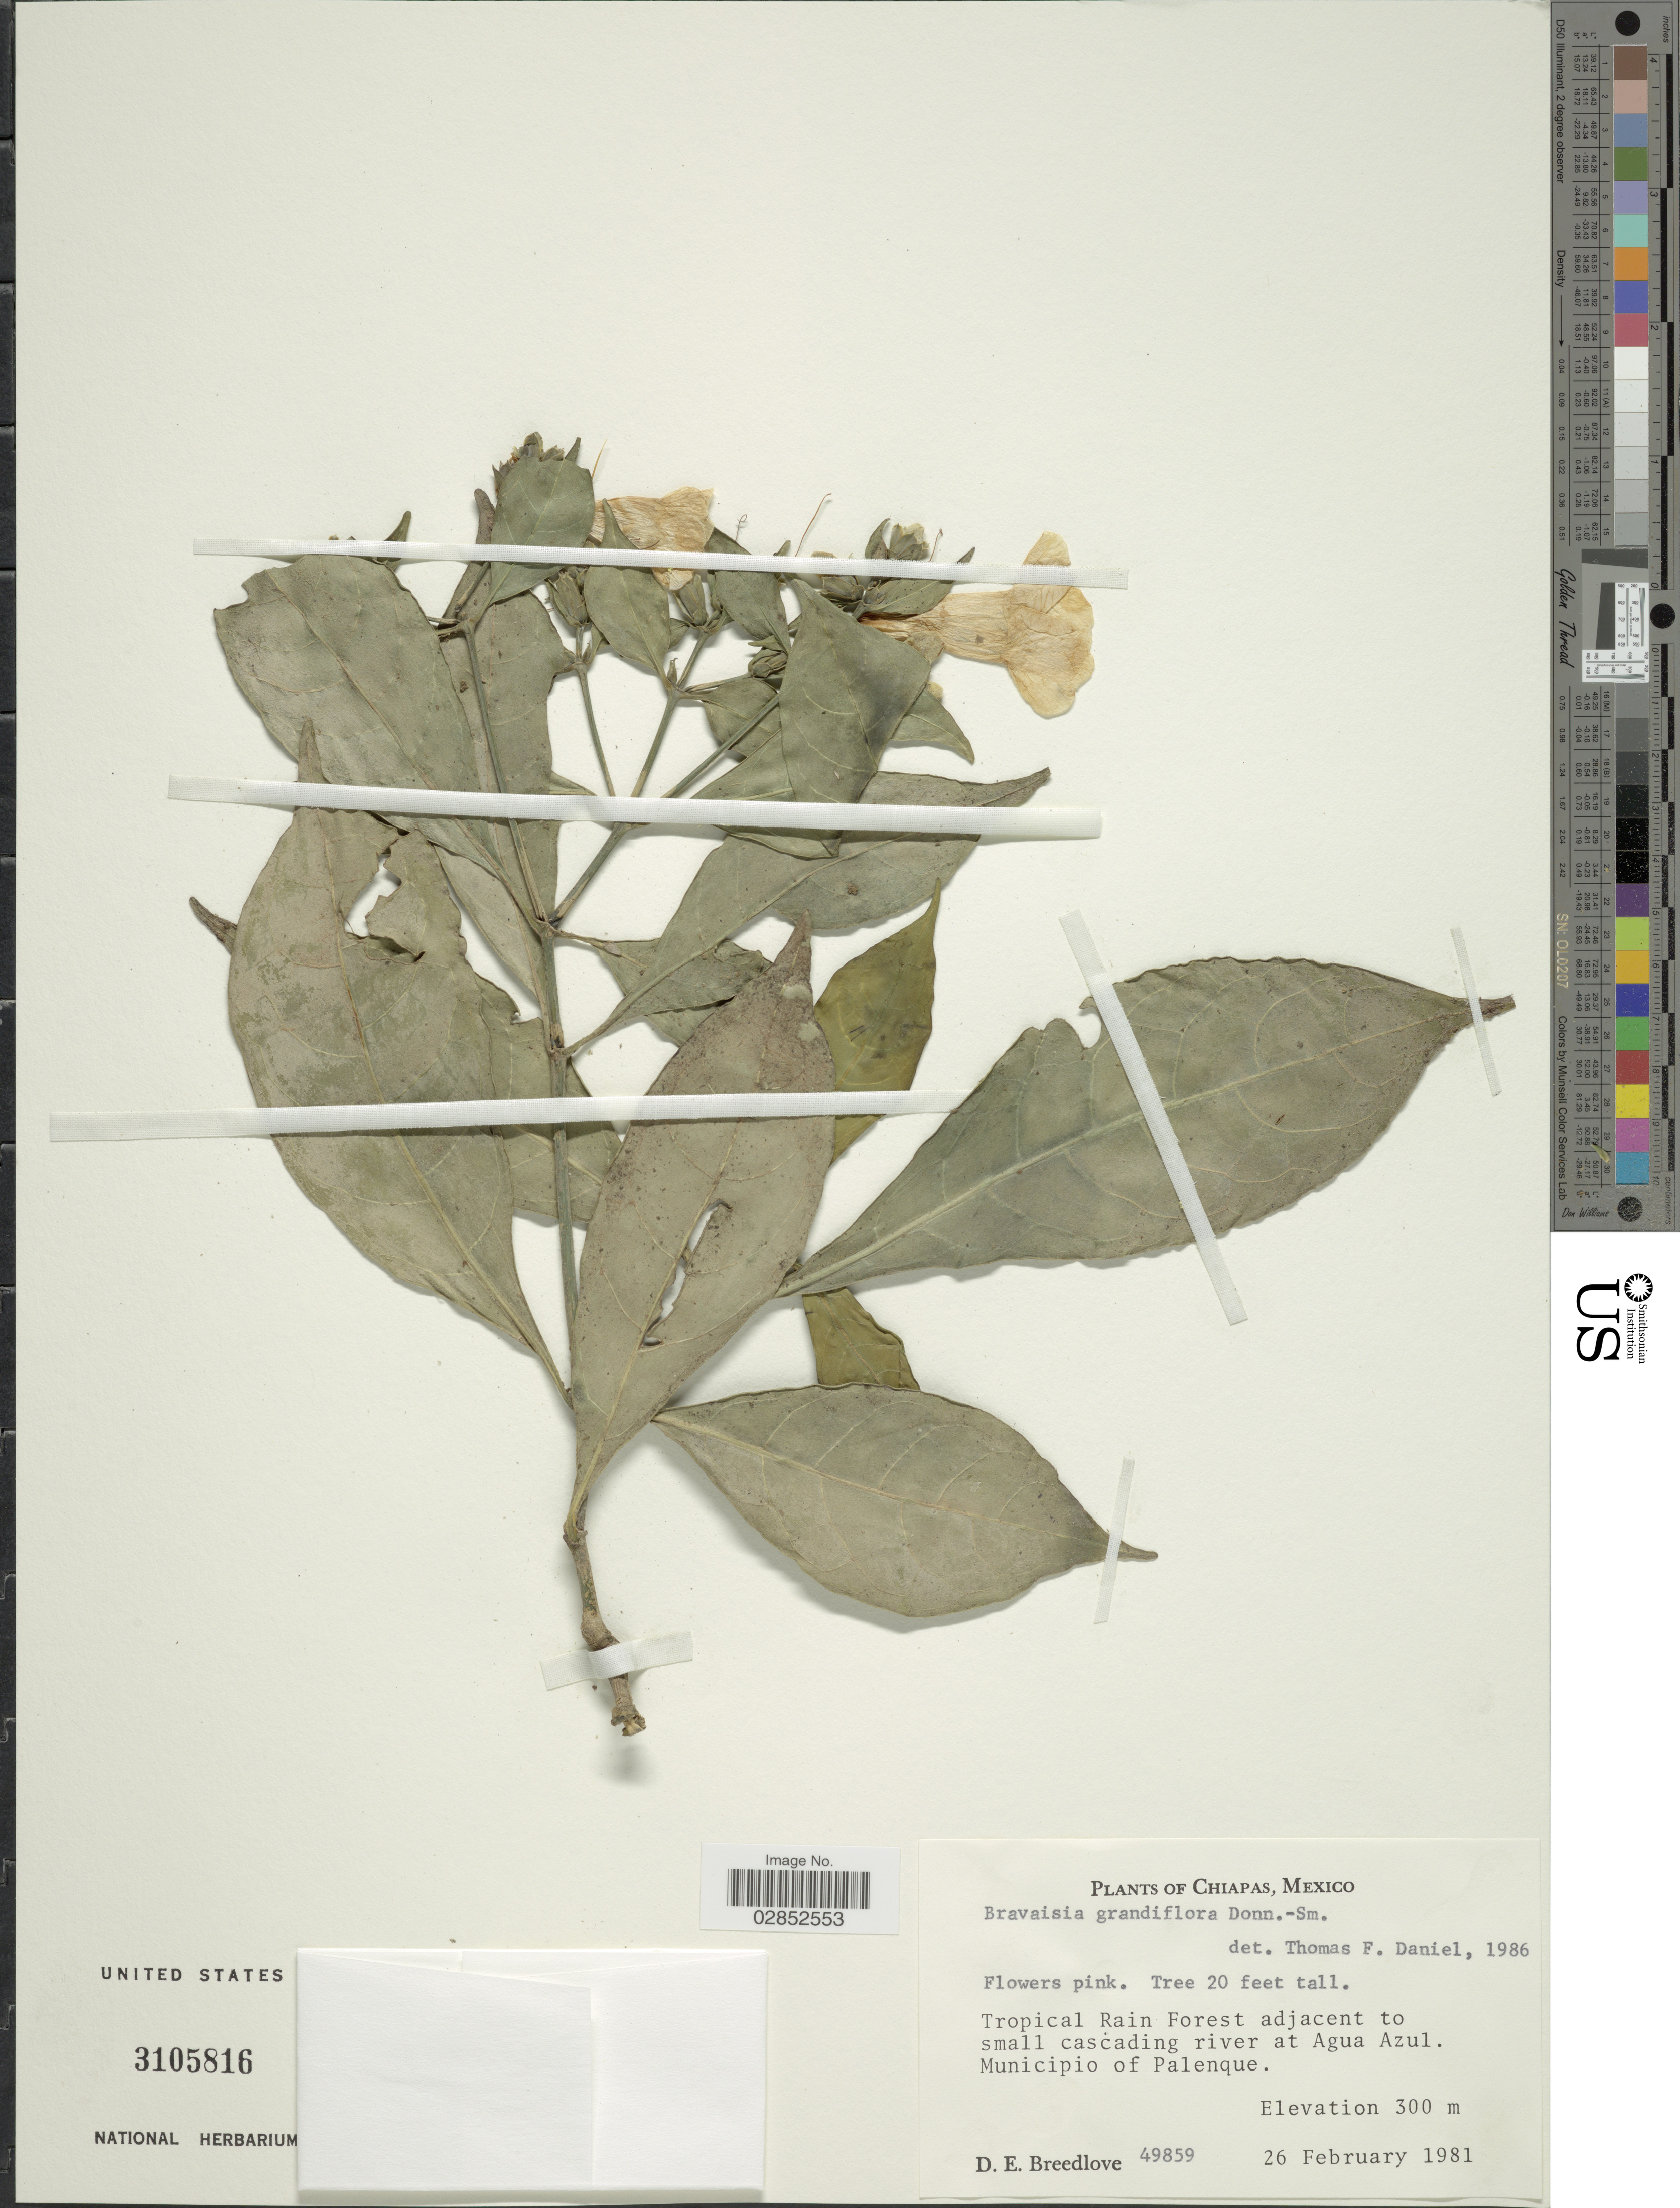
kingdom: Plantae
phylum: Tracheophyta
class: Magnoliopsida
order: Lamiales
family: Acanthaceae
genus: Bravaisia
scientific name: Bravaisia grandiflora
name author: Donn. Sm.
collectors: D. E. Breedlove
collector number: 49859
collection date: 1981-02-26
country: Mexico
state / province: Chiapas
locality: Tropical Rain Forest Adjacent to small cascading river at Agua Azul. Municipio of Palenque.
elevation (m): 300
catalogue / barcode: US 3105816